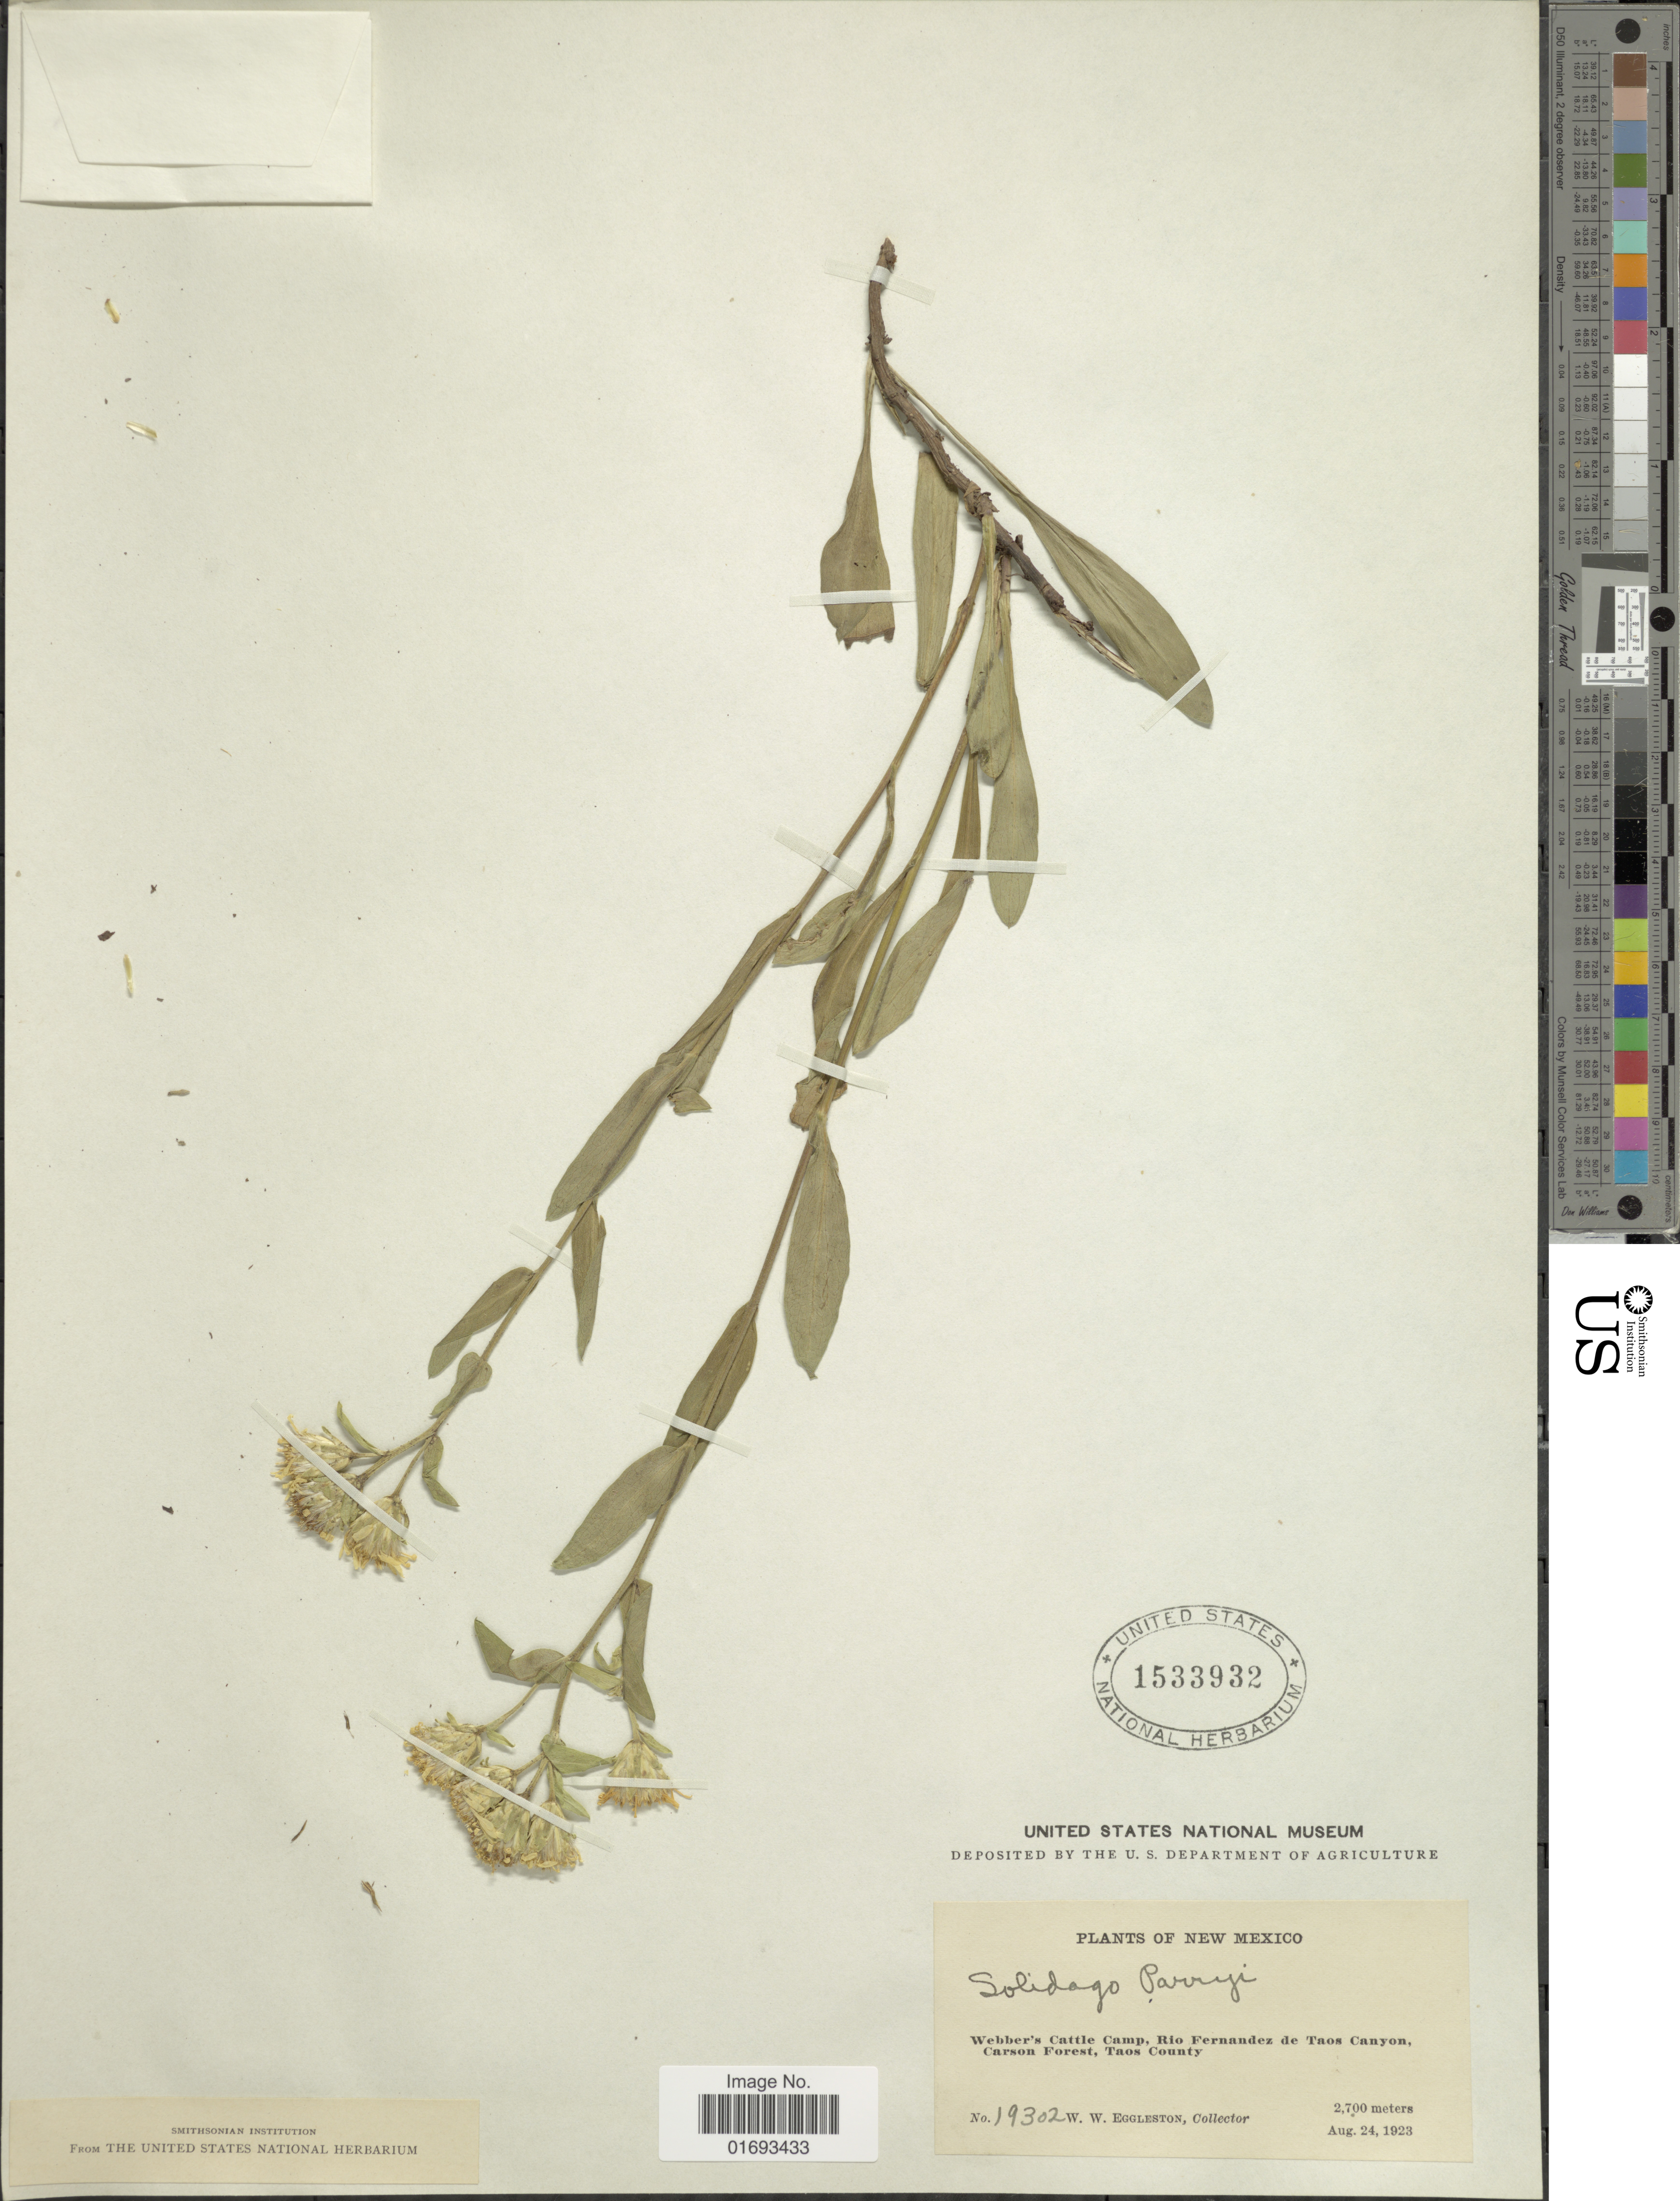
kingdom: Plantae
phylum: Tracheophyta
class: Magnoliopsida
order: Asterales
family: Asteraceae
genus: Oreochrysum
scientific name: Oreochrysum parryi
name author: (A. Gray) Rydb.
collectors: W. W. Eggleston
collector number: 19302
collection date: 1923-08-24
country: United States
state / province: New Mexico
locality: Webber's Cattle Camp, Rio Fernandez de Taos County, Carson Forest, Taos County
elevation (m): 2700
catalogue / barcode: US 1533932